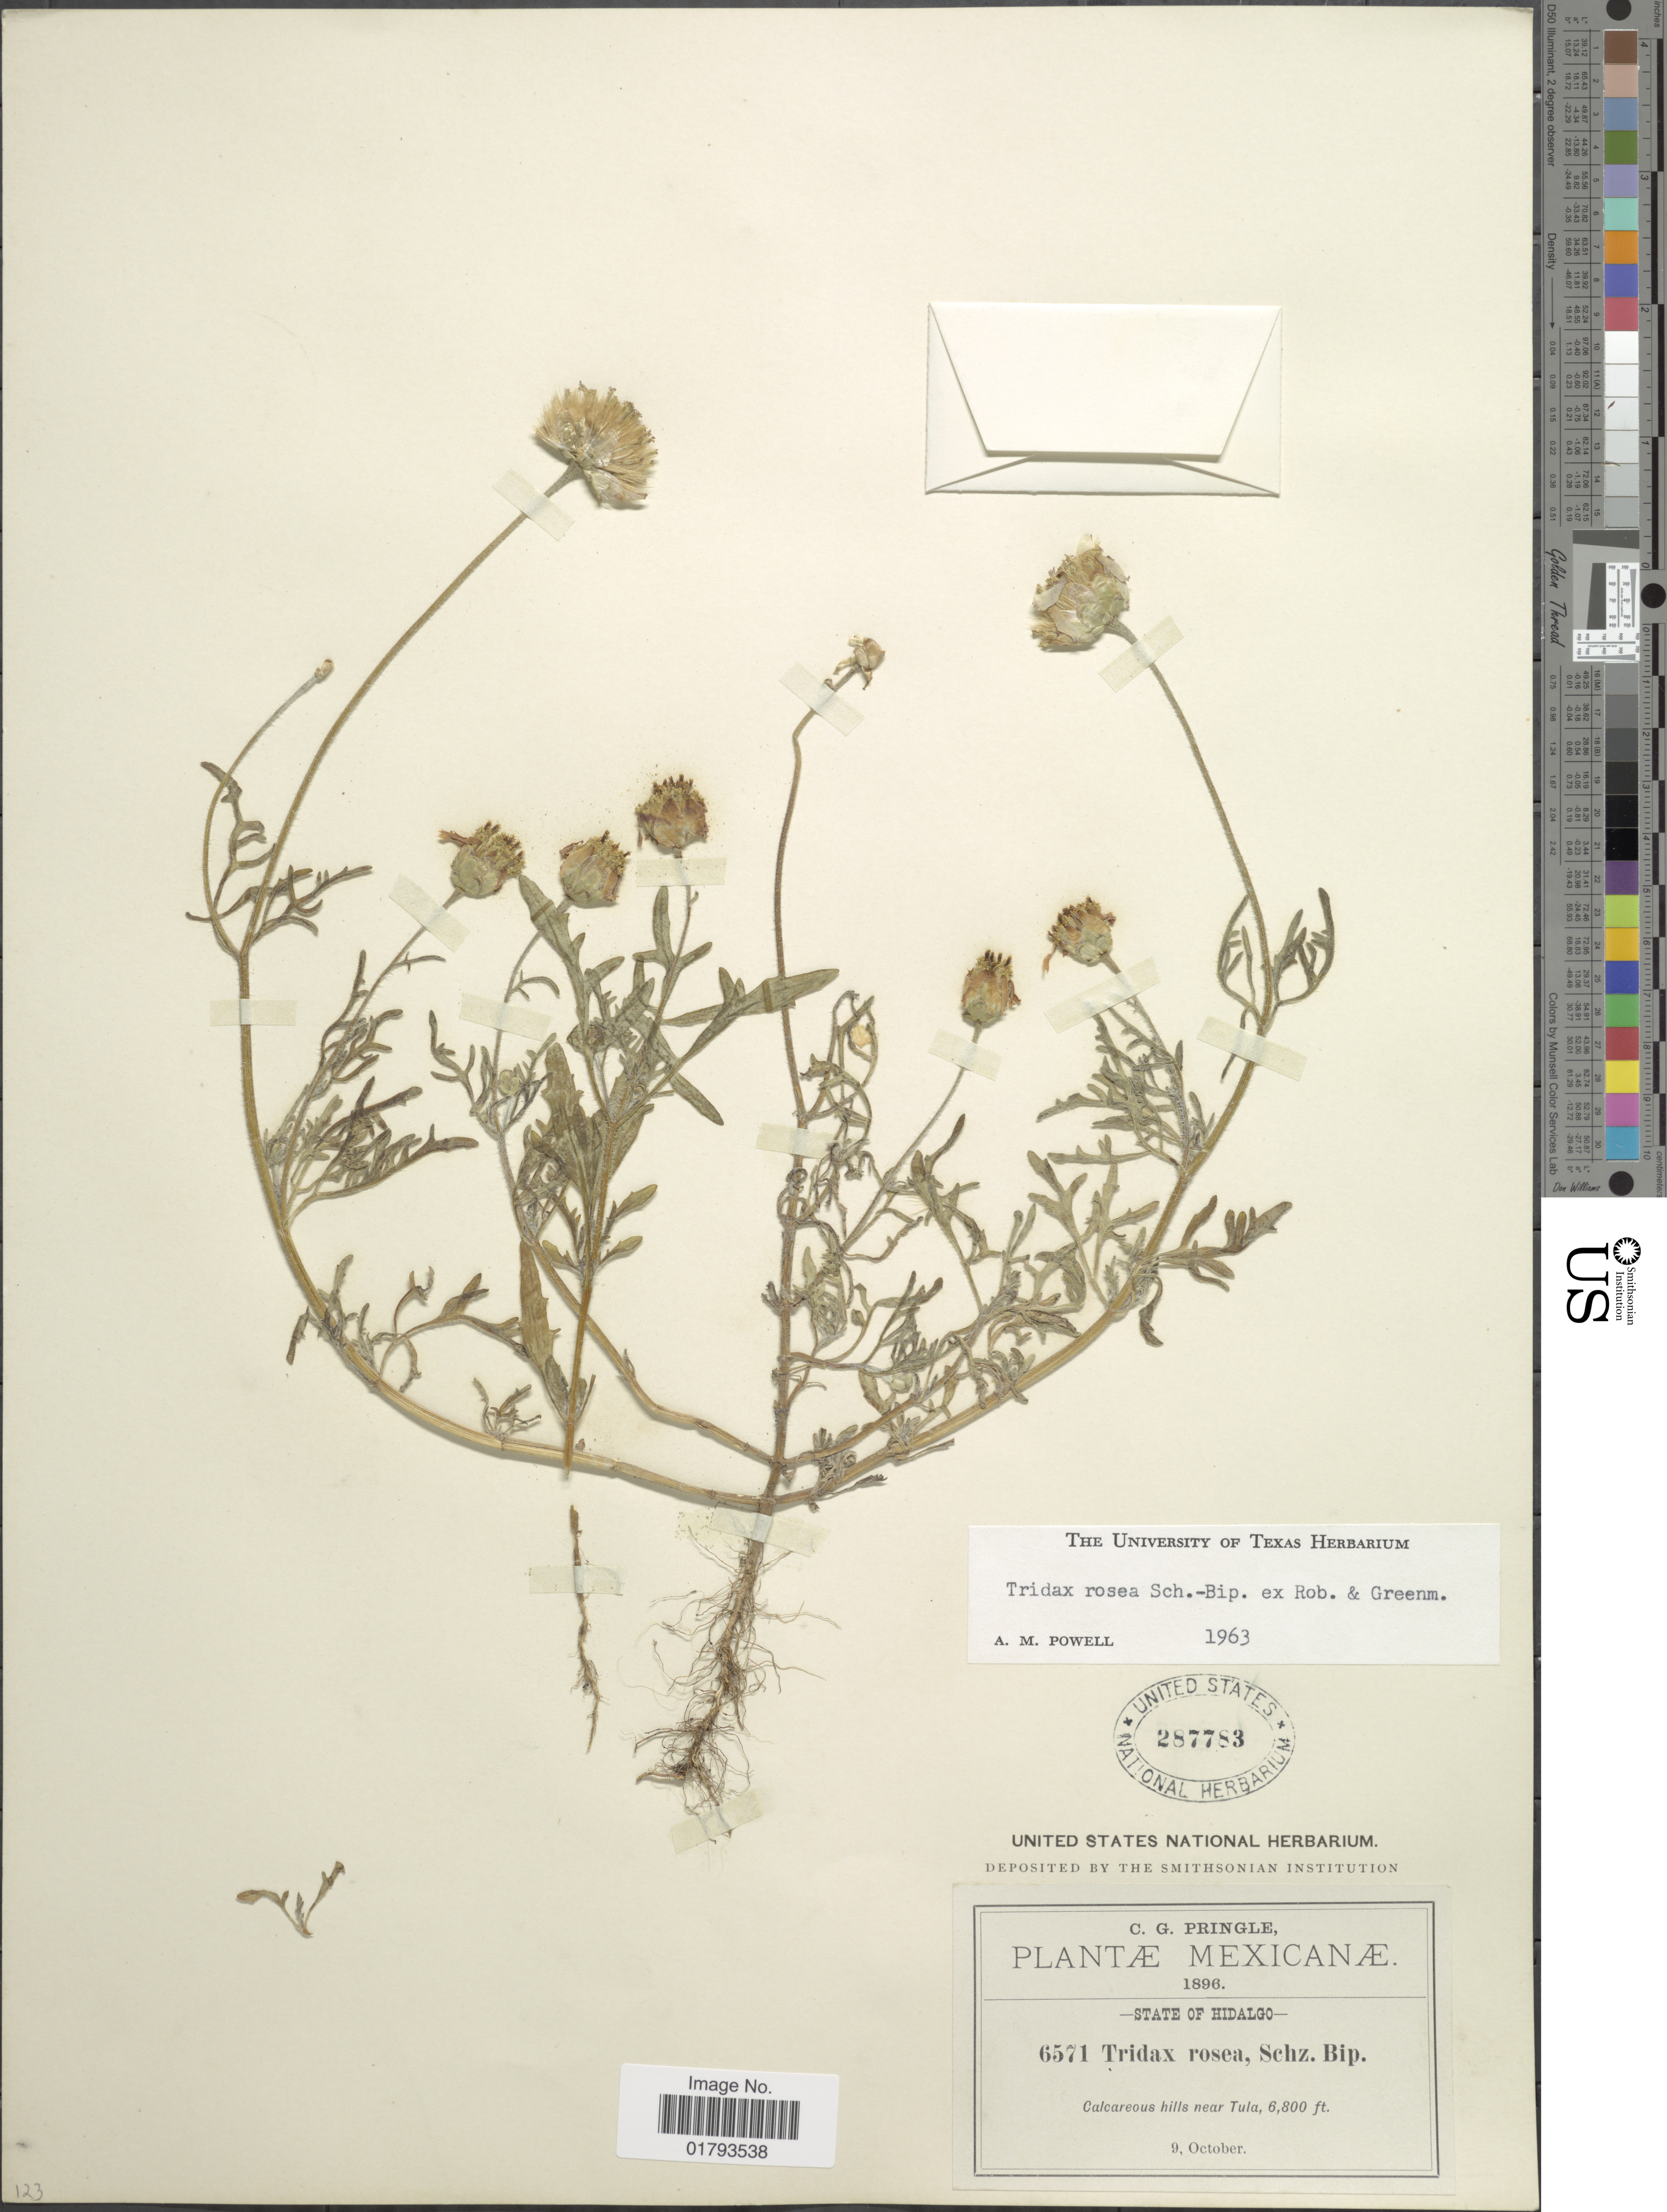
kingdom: Plantae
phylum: Tracheophyta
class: Magnoliopsida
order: Asterales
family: Asteraceae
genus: Tridax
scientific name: Tridax rosea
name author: Sch. Bip. ex B.L. Rob. & Greenm.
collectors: C. G. Pringle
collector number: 6571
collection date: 1896-10-09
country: Mexico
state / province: Hidalgo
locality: Calcareous hills near Tula.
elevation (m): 2073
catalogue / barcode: US 287783